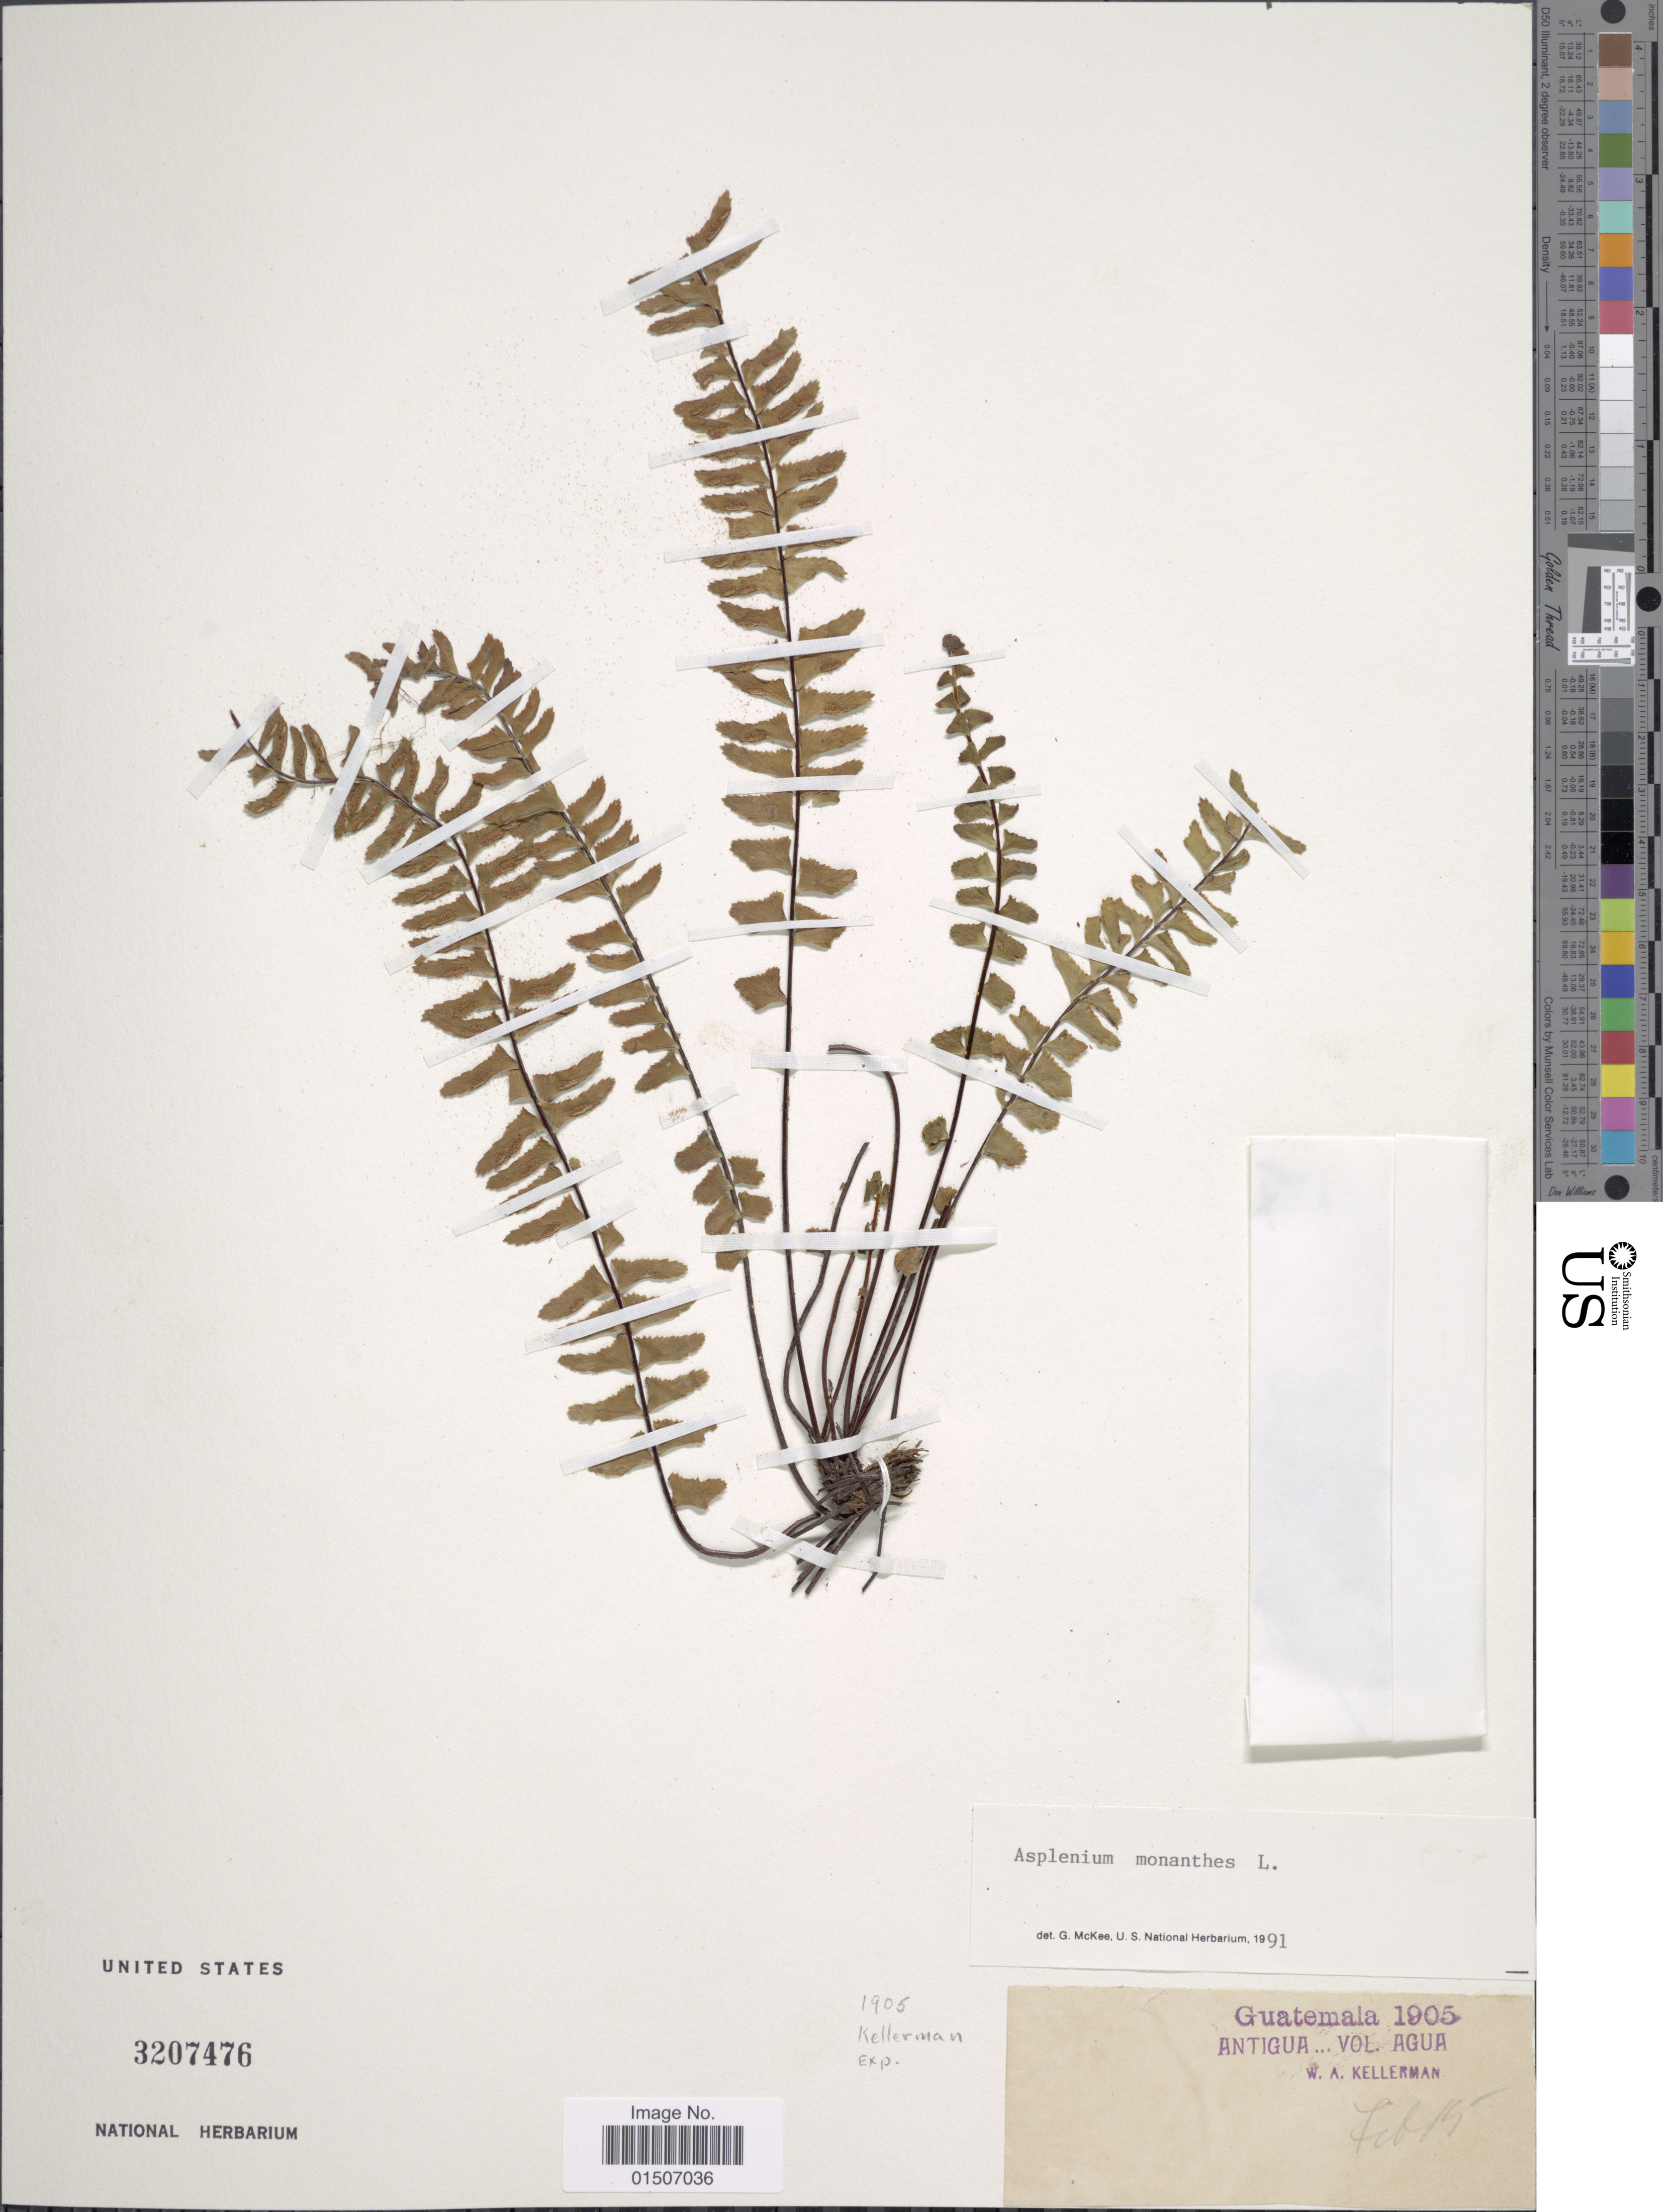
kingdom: Plantae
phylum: Tracheophyta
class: Polypodiopsida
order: Polypodiales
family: Aspleniaceae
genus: Asplenium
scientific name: Asplenium monanthes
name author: L.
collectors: W. A. Kellermann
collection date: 1905-02-15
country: Guatemala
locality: Antigua Vol Agua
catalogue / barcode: US 3207476